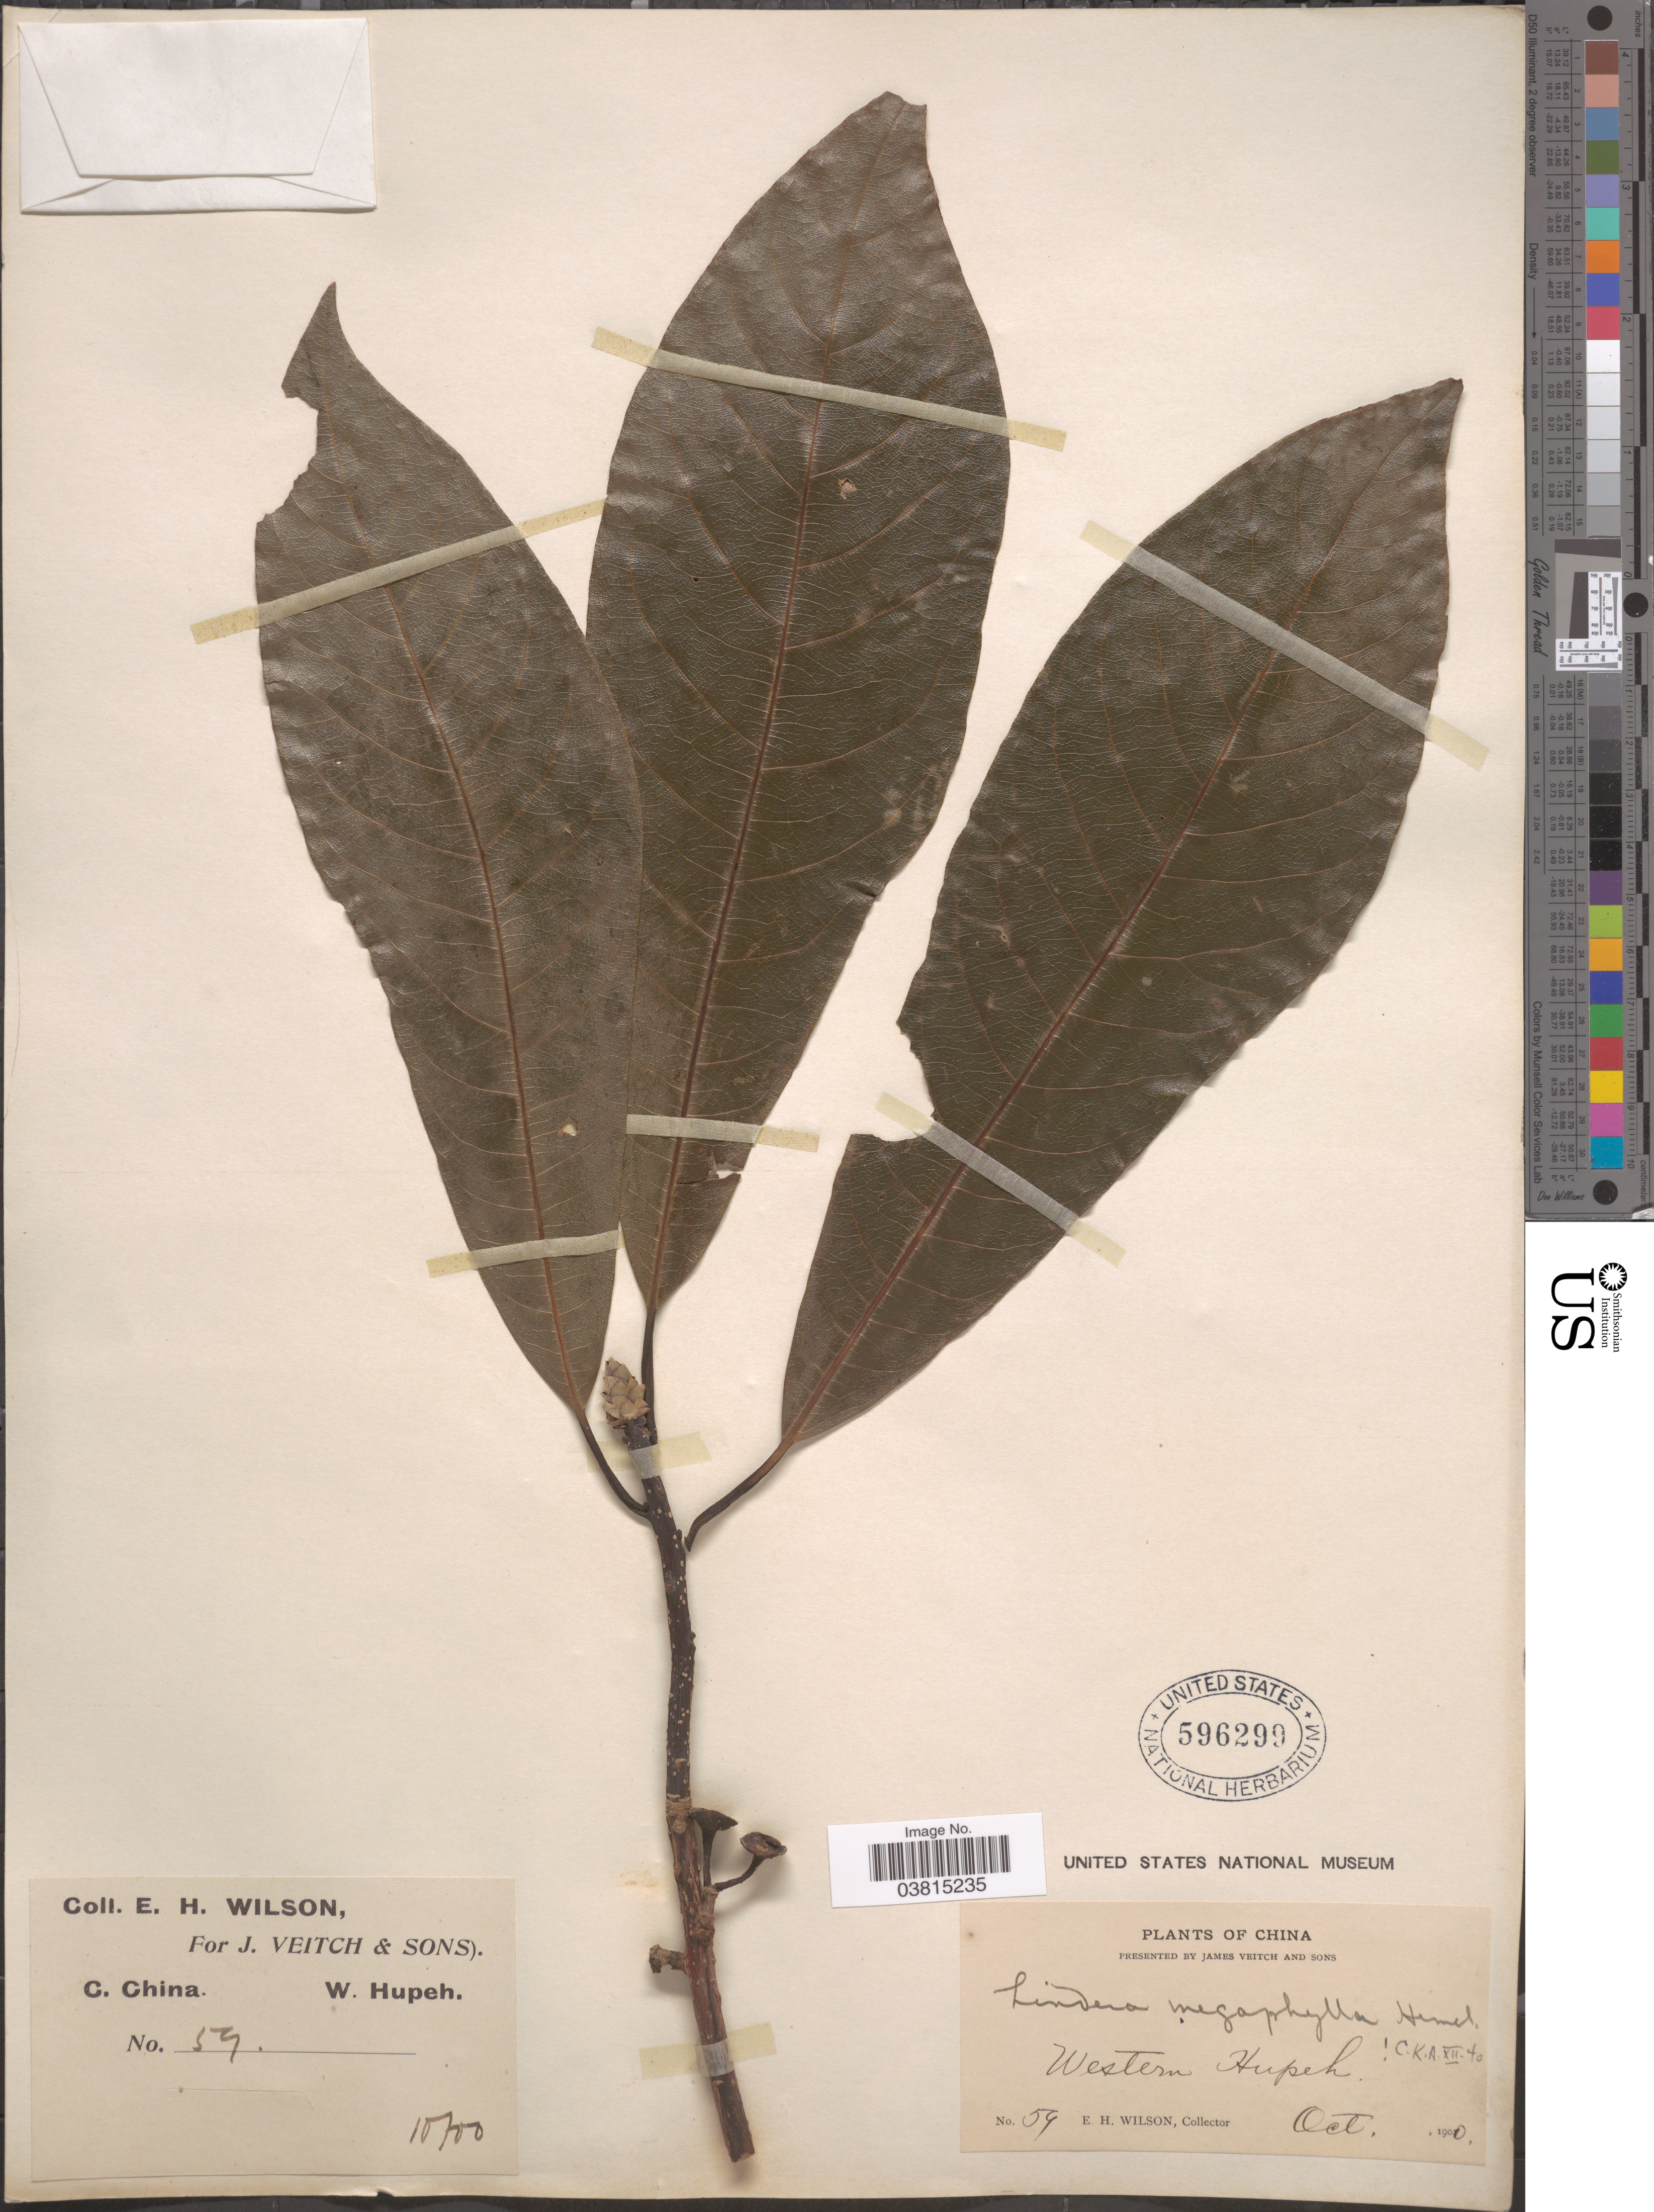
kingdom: Plantae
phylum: Tracheophyta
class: Magnoliopsida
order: Laurales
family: Lauraceae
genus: Lindera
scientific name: Lindera megaphylla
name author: Hemsl.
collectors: E. Wilson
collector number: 59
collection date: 1900-10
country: China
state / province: Hubei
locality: Western Hupeh. C. China.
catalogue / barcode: US 596299